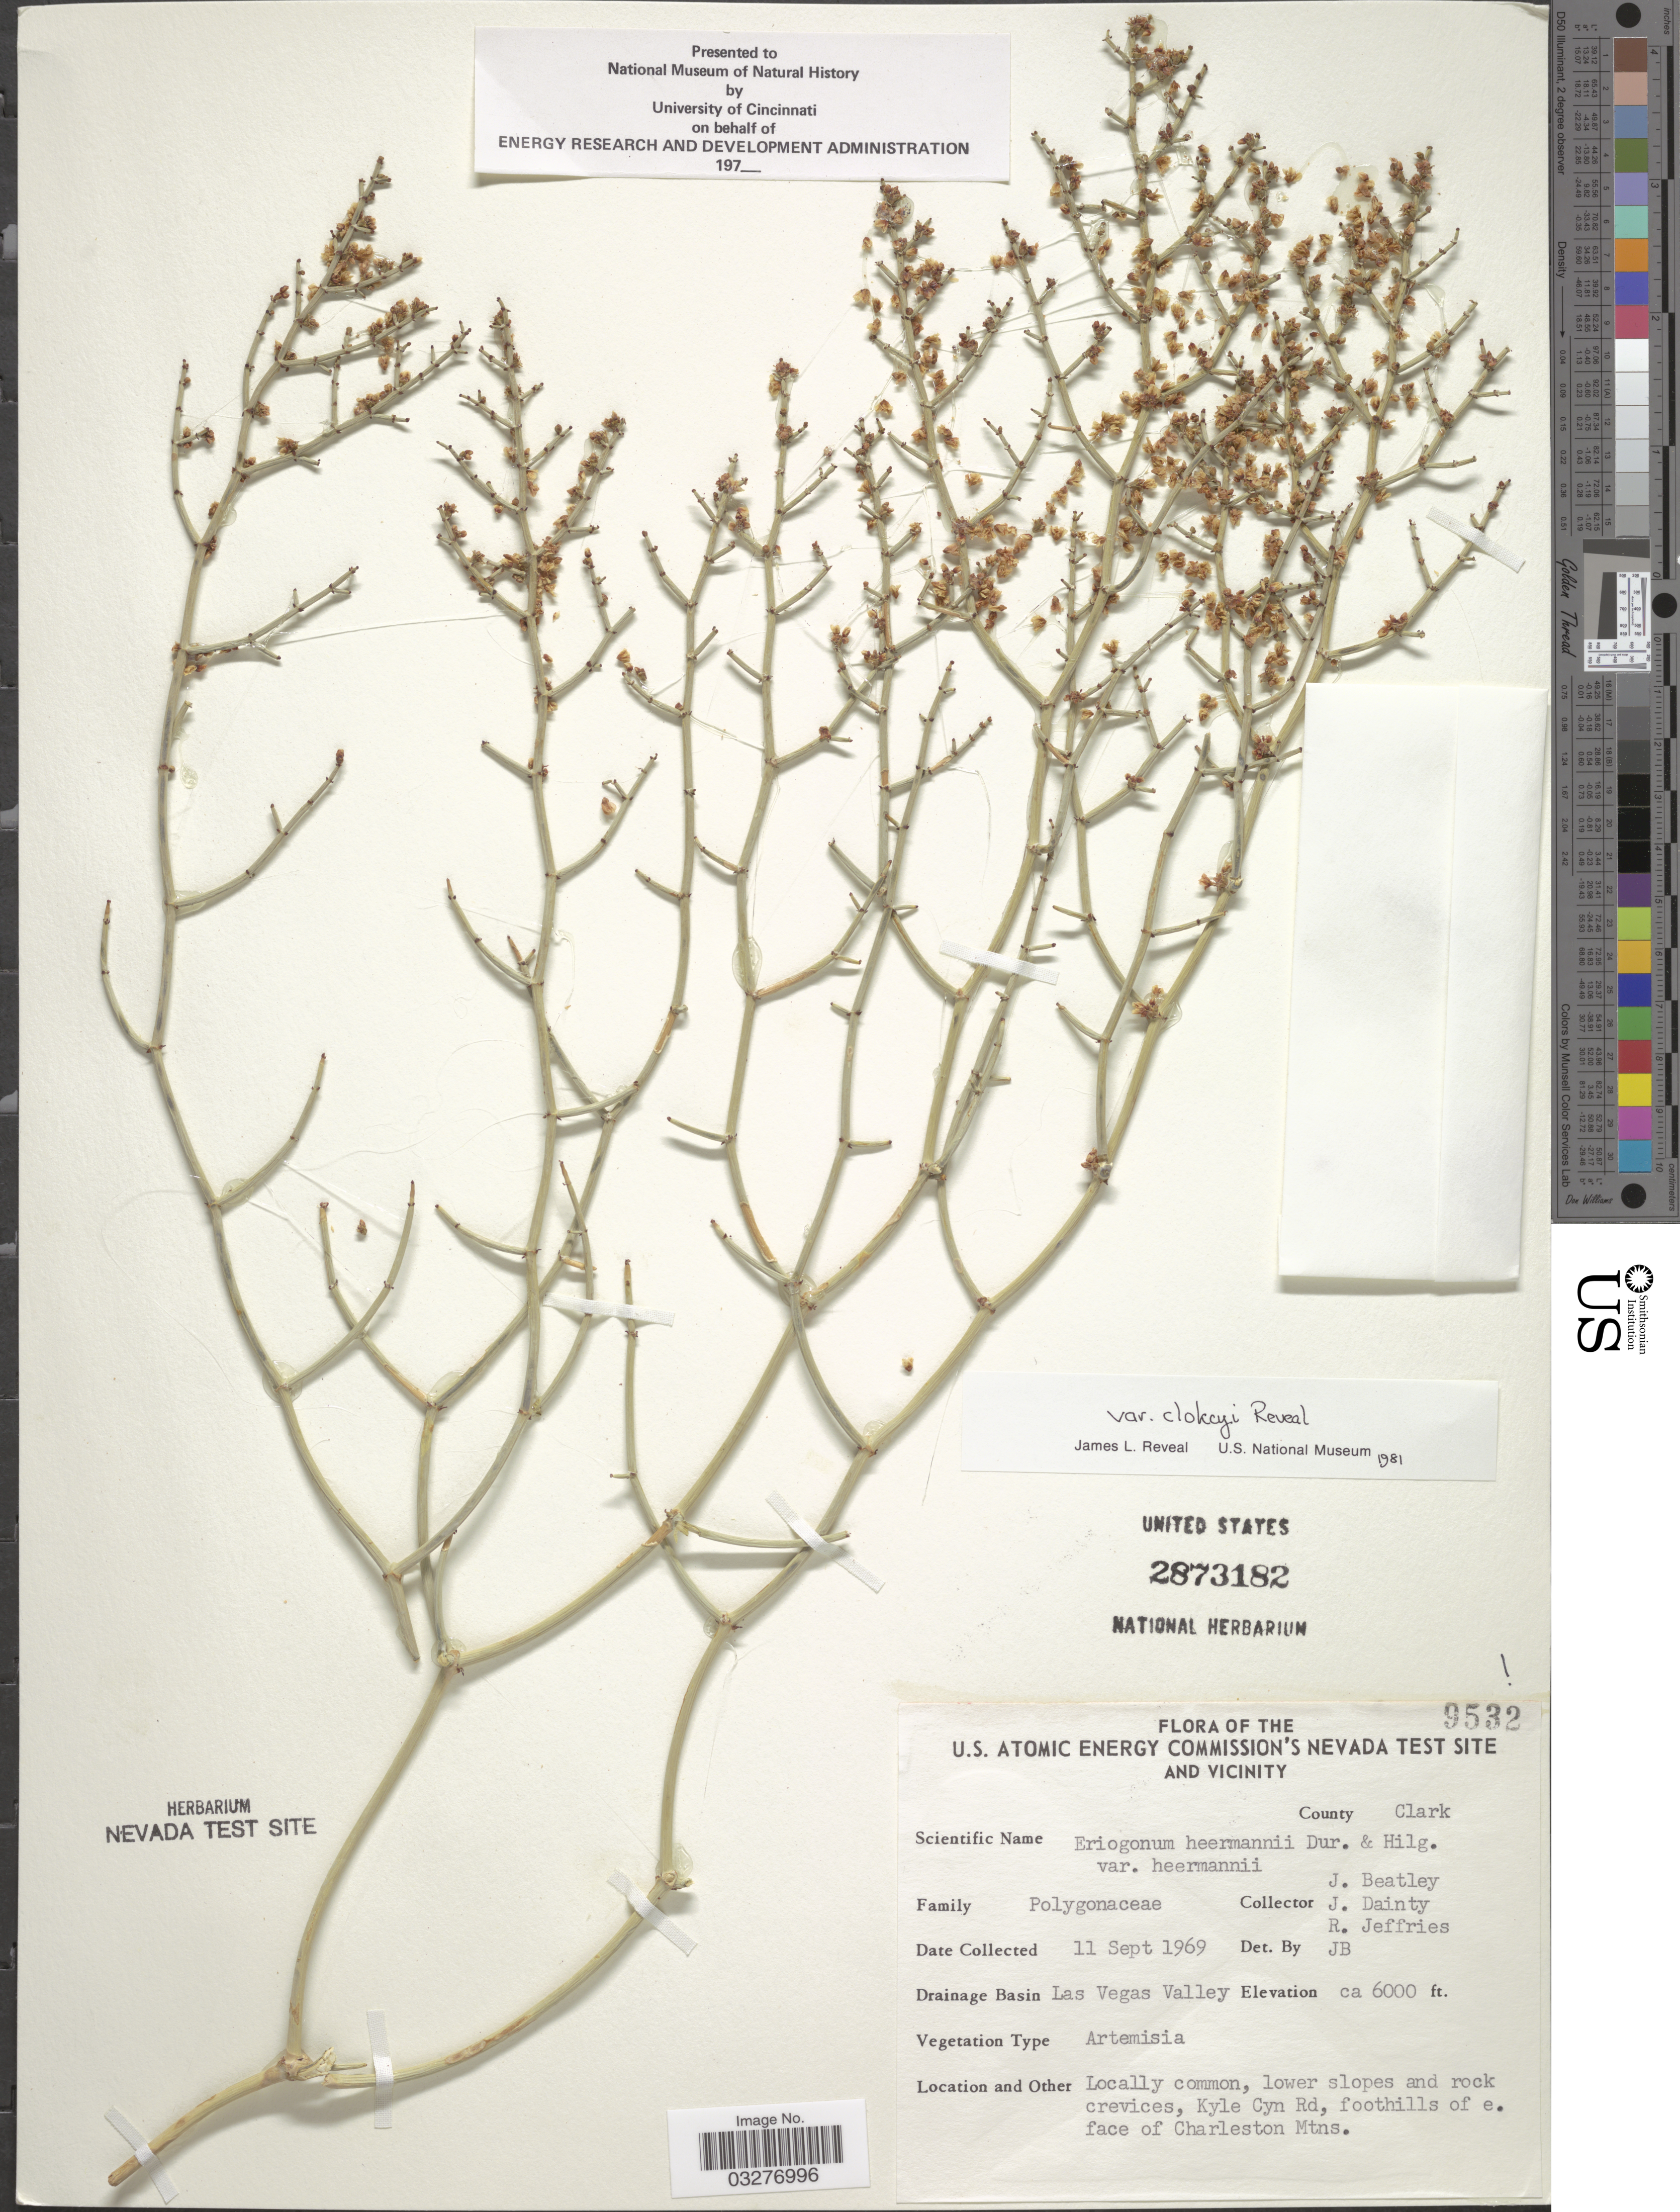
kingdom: Plantae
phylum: Tracheophyta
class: Magnoliopsida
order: Caryophyllales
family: Polygonaceae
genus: Eriogonum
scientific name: Eriogonum heermannii var. clokeyi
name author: Reveal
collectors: J. C. Beatley, J. Dainty & R. Jeffries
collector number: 9532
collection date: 1969-09-11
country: United States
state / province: Nevada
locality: U.S. Atomic Energy Commission's Nevada Test Site and Vicinity. County Clark. Drainage Basin Las Vegas Valley. Kyle Cyn Rd, foothills of e. face of Charleston Mtns.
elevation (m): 1829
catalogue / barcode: US 2873182